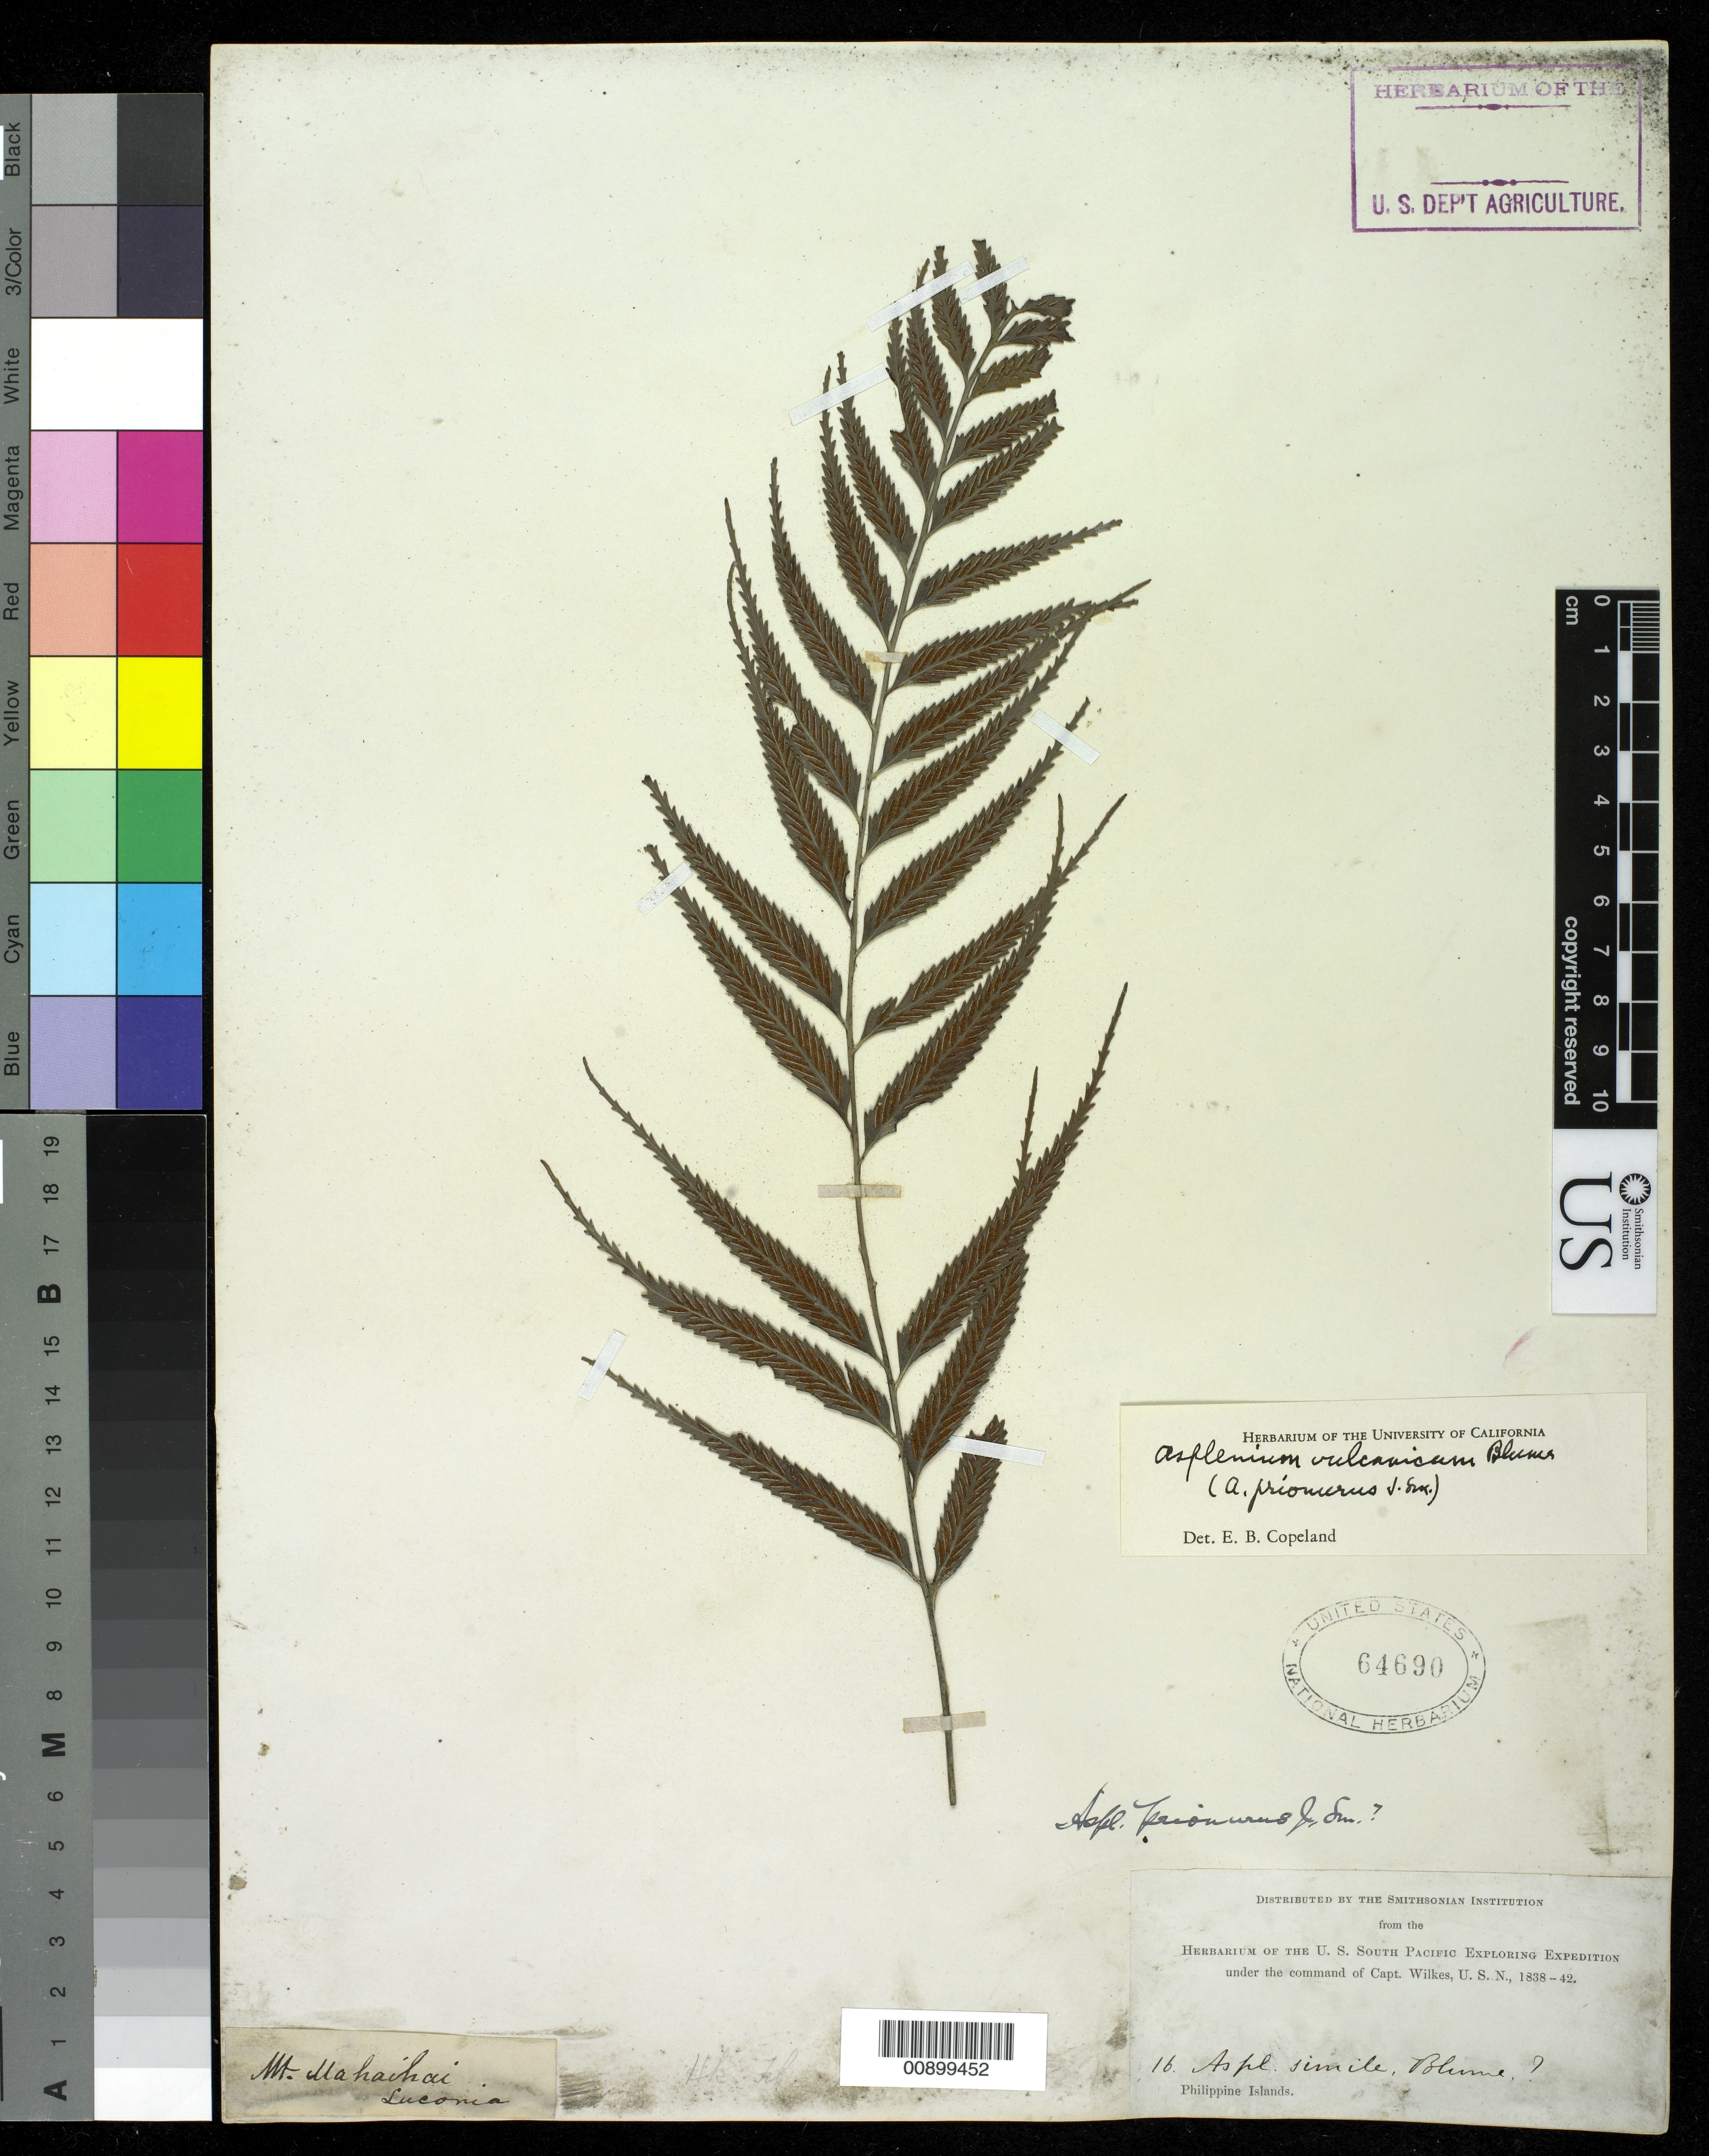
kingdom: Plantae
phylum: Tracheophyta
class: Polypodiopsida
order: Polypodiales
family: Aspleniaceae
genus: Asplenium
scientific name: Asplenium vulcanicum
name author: Blume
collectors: Wilkes Explor. Exped.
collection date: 1838/1842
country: Philippines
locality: Philippine Islands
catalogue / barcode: US 64690